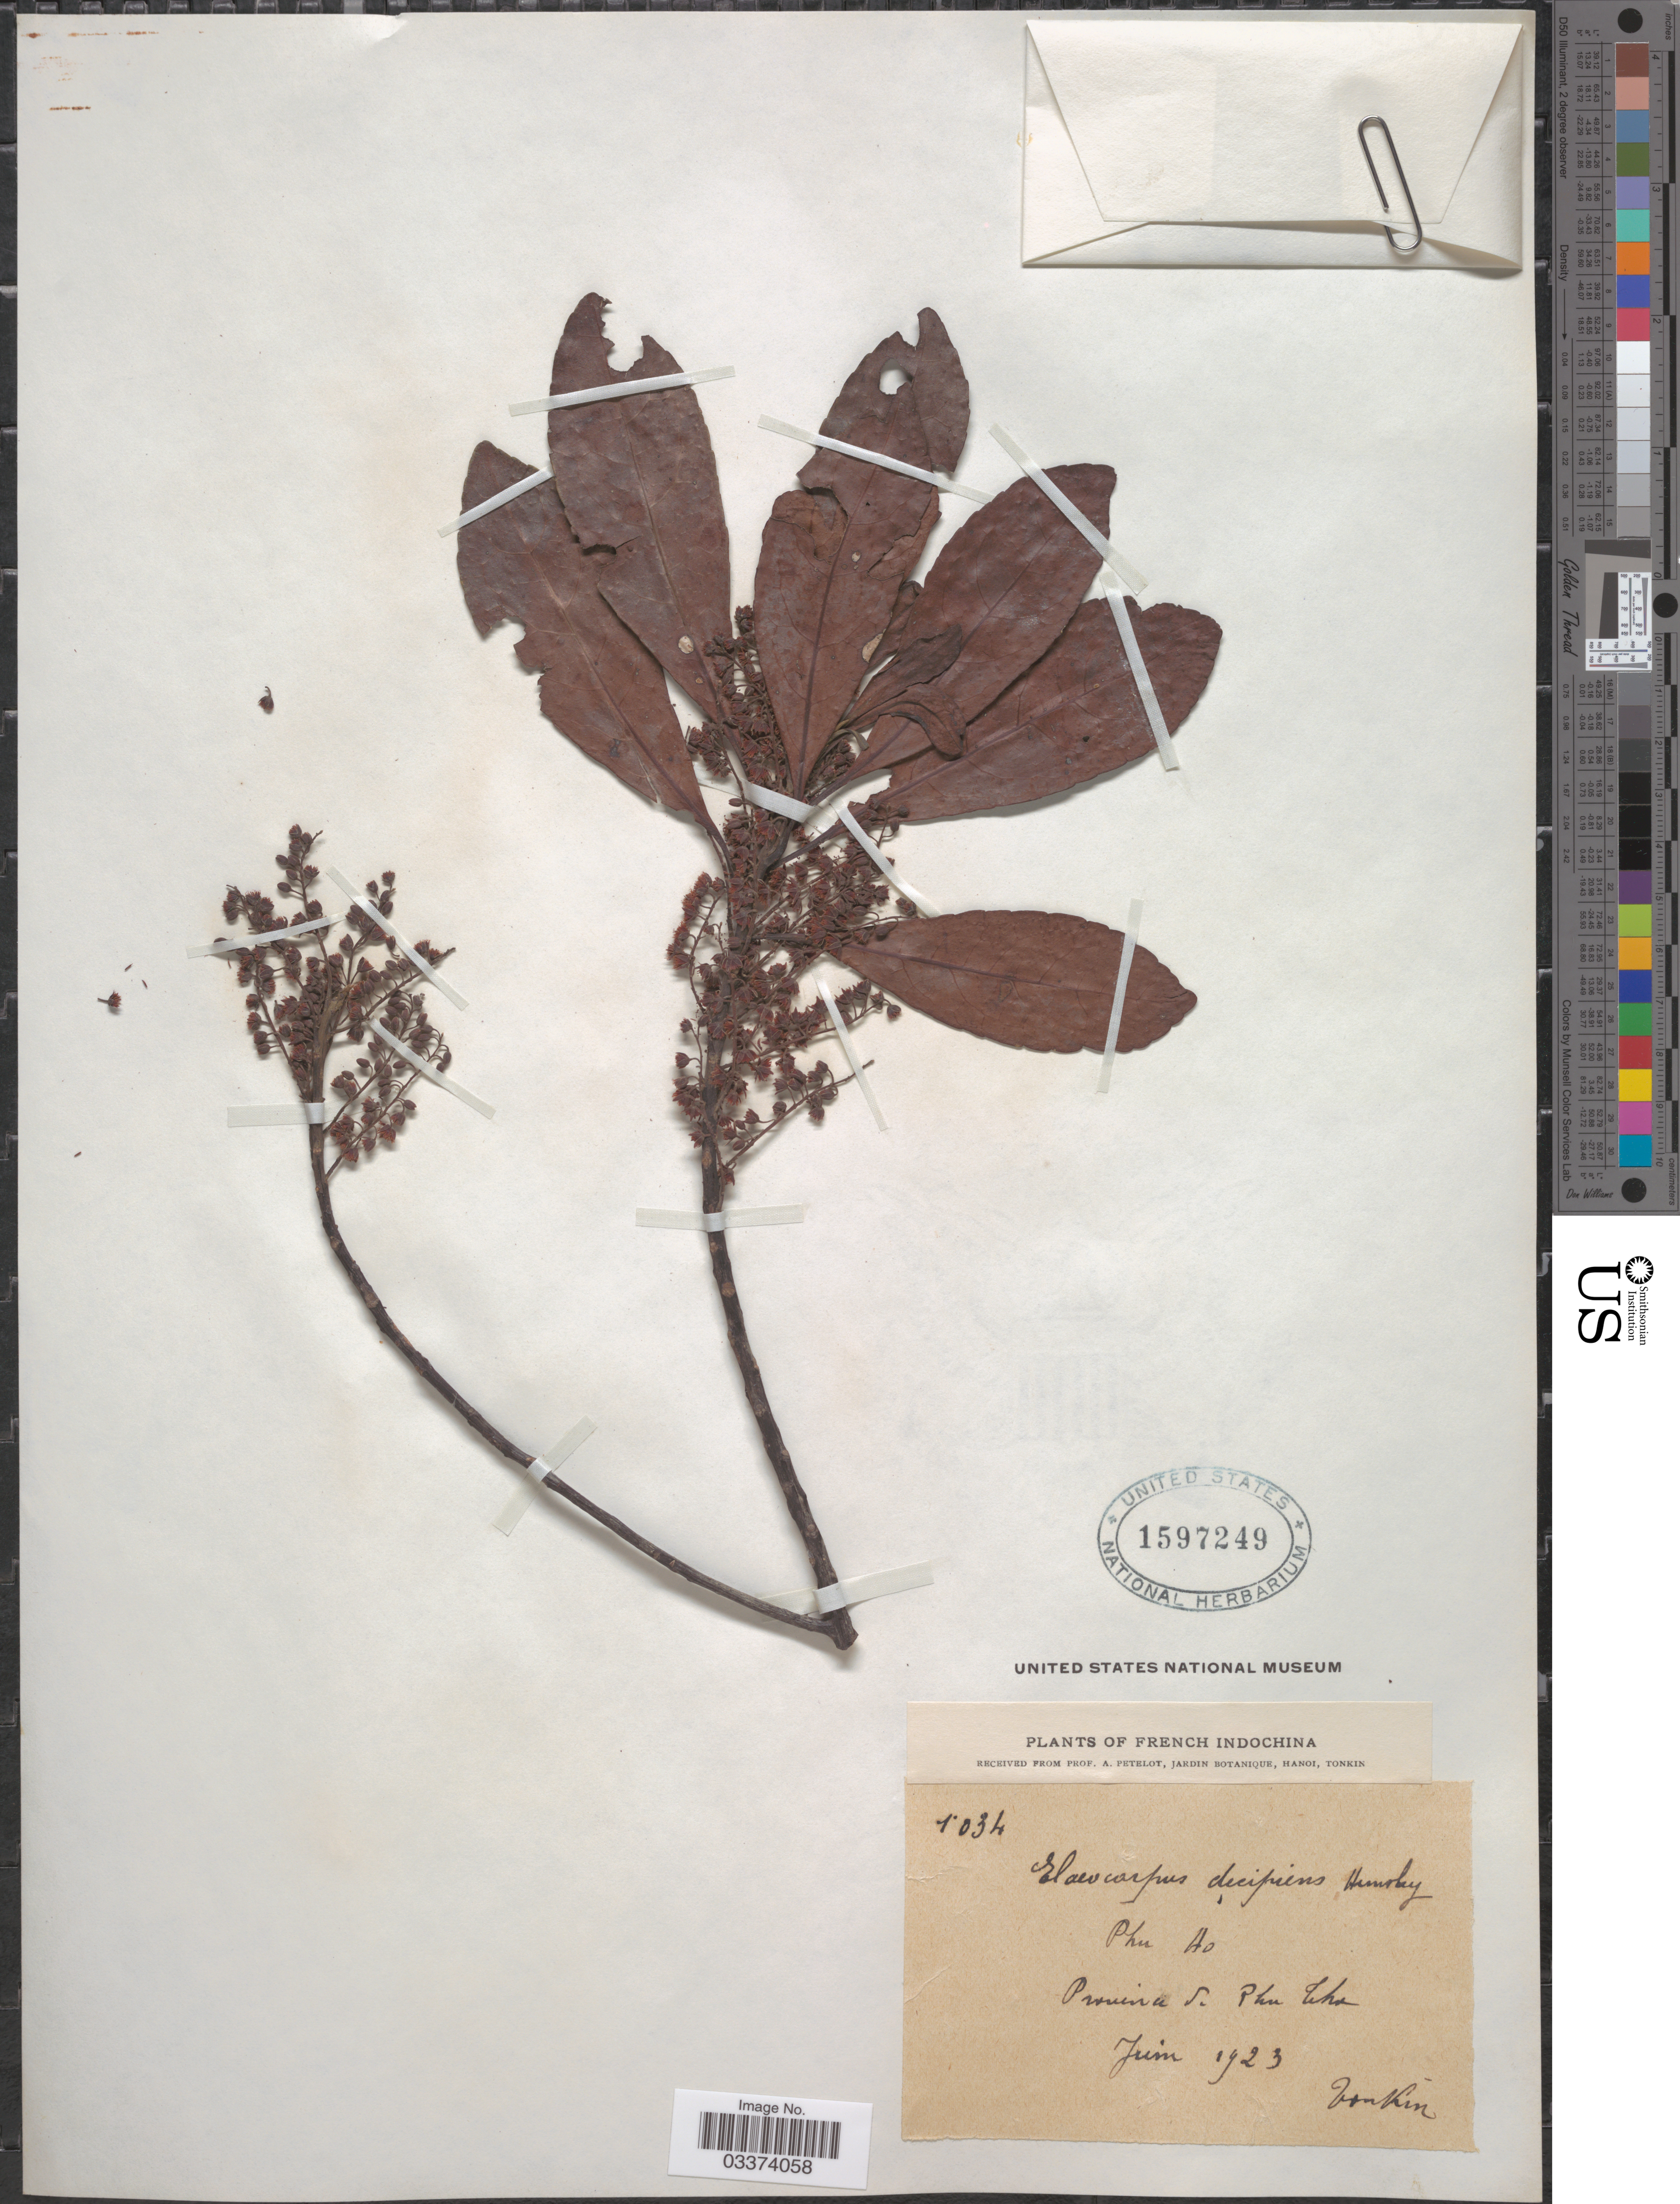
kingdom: Plantae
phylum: Tracheophyta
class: Magnoliopsida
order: Oxalidales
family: Elaeocarpaceae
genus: Elaeocarpus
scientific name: Elaeocarpus decipiens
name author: F.B. Forbes & Hemsl.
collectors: P. A. Pételot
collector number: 1034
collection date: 1923-06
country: Vietnam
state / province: Phu Tho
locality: French Indochina. Phu Ho. Province S. Phu Tho.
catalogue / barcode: US 1597249